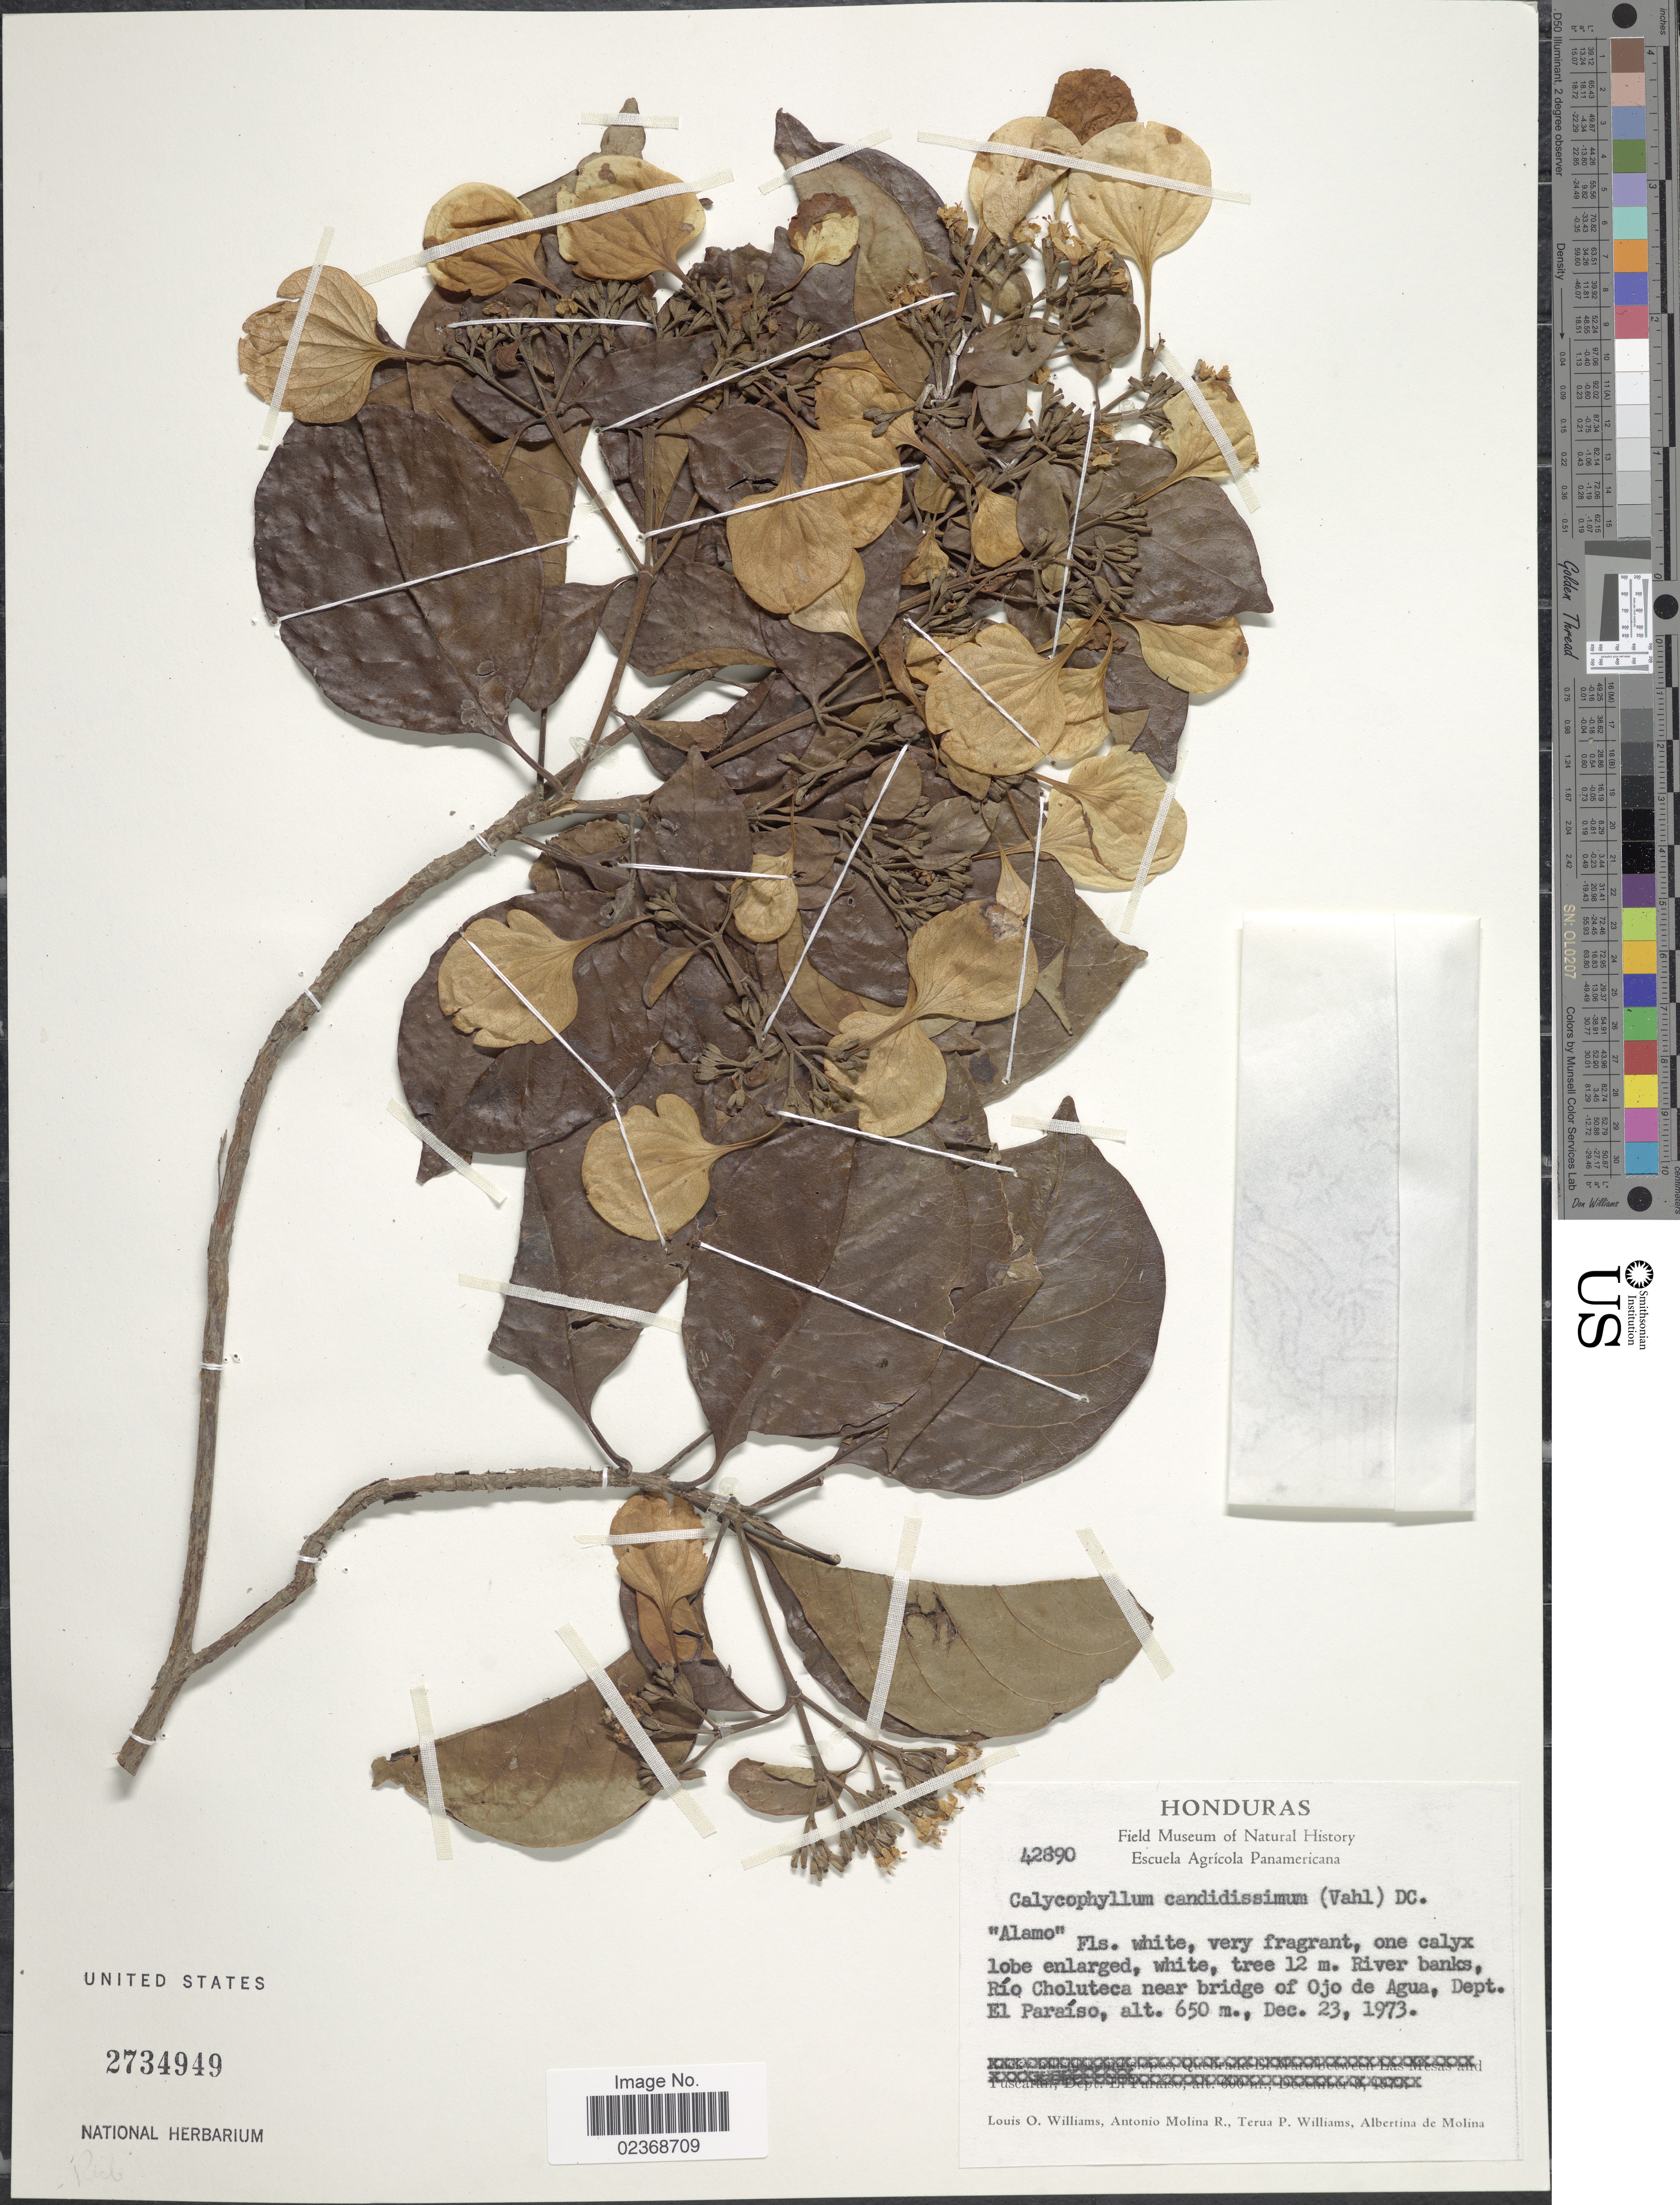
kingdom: Plantae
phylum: Tracheophyta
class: Magnoliopsida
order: Gentianales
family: Rubiaceae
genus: Calycophyllum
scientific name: Calycophyllum candidissimum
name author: (Vahl) DC.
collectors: L. O. Williams, A. Molina R., T. P. Williams & A. R. Molina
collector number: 42890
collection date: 1973-12-23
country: Honduras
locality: River banks, Rio Choluteca near bridge of Ojo de Agua, Dept. El Paraiso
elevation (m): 650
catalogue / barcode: US 2734949